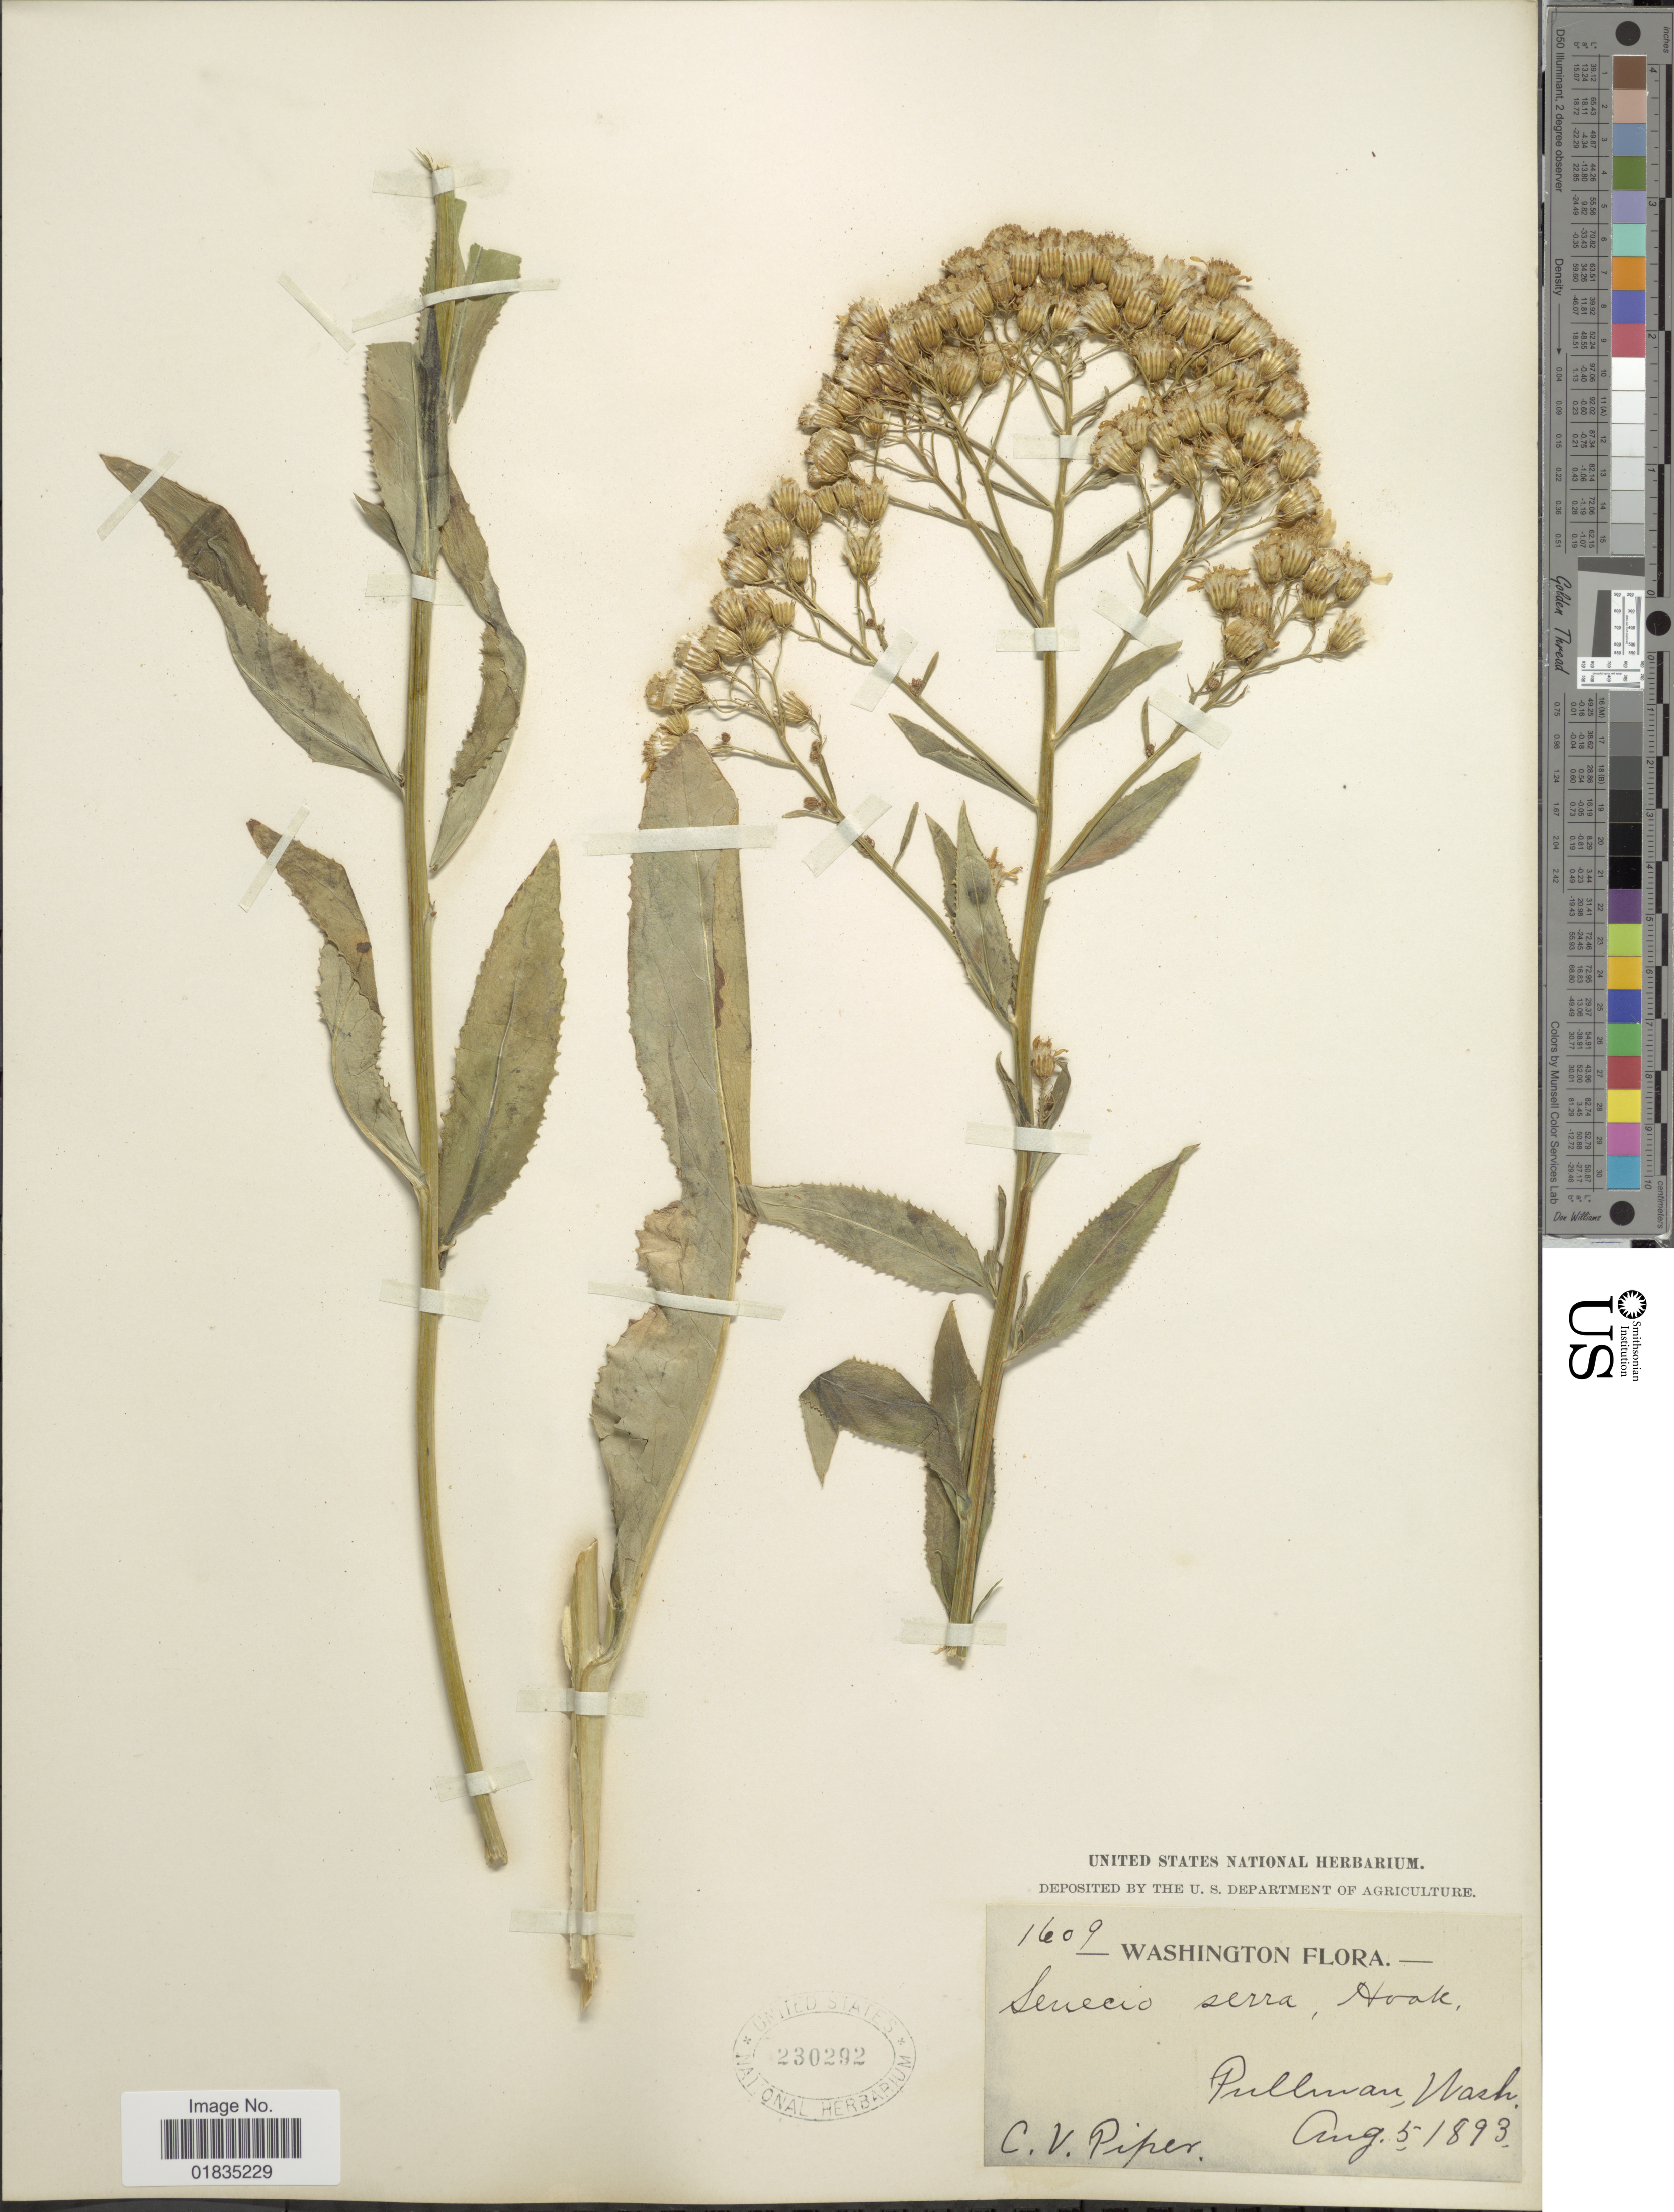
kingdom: Plantae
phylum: Tracheophyta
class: Magnoliopsida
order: Asterales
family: Asteraceae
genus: Senecio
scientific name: Senecio serra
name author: Hook.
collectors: C. V. Piper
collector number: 1609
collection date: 1893-08-05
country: United States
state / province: Washington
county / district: Whitman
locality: Pullman.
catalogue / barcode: US 230292